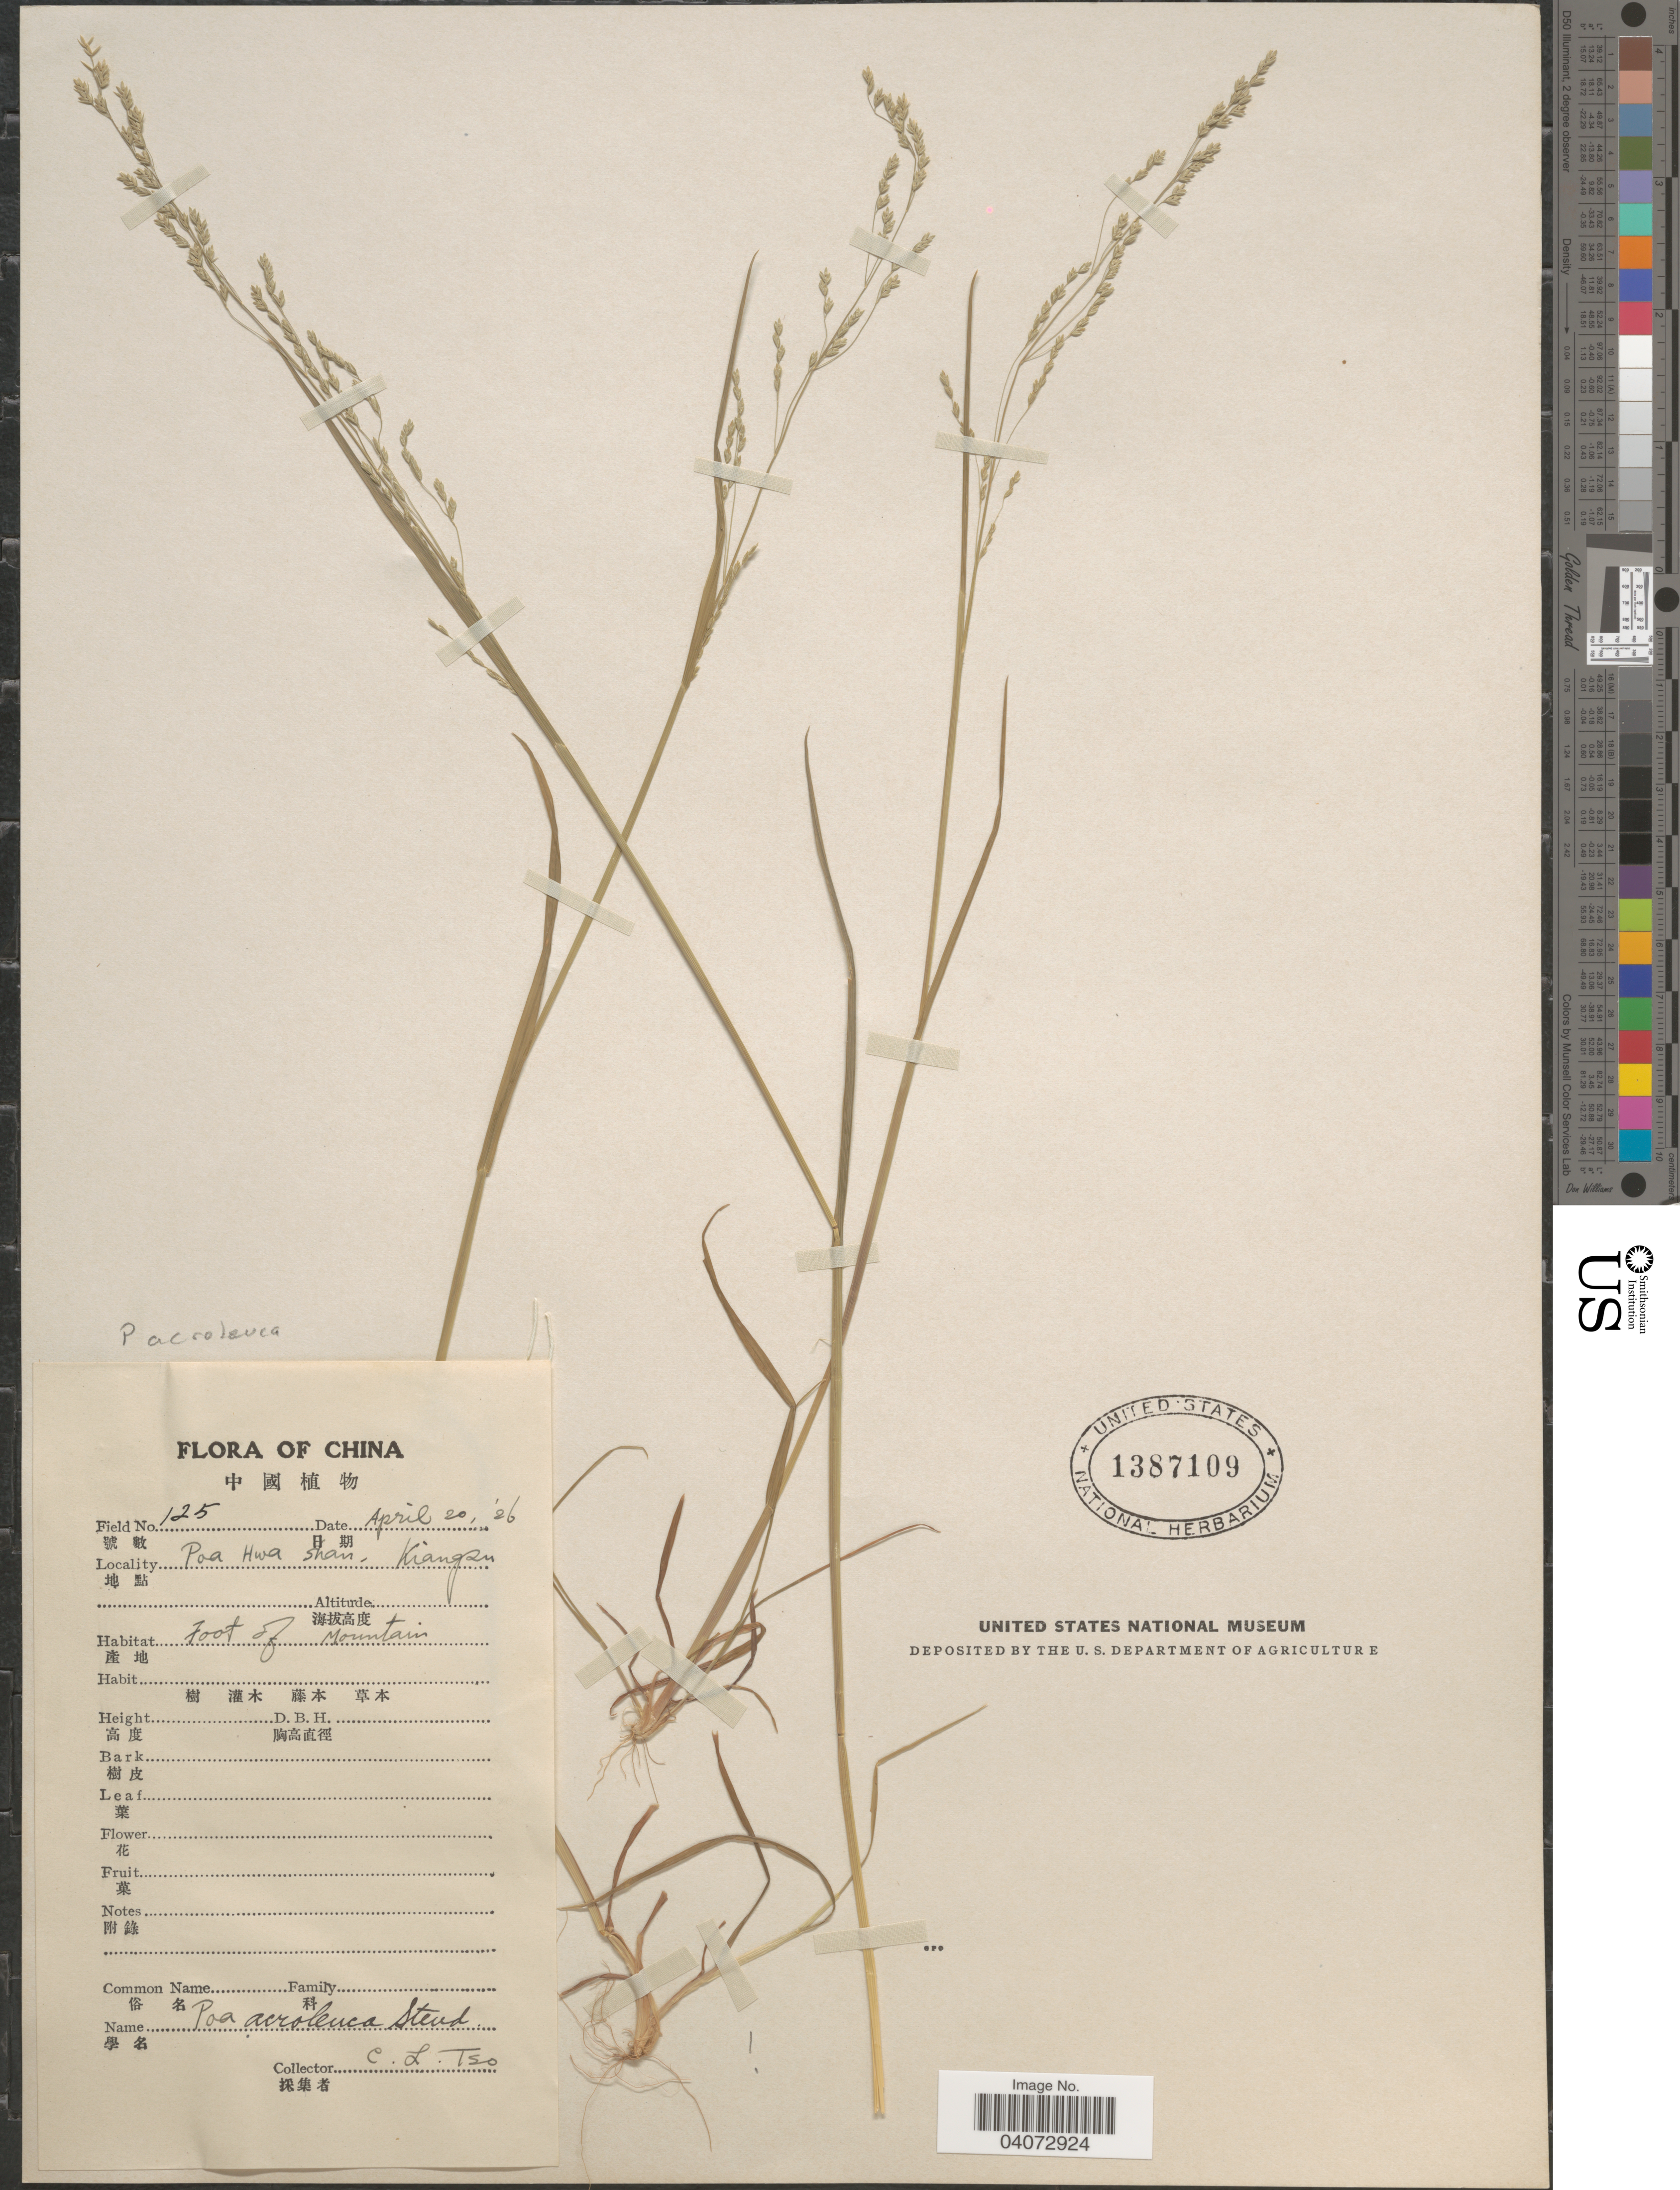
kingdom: Plantae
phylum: Tracheophyta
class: Liliopsida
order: Poales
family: Poaceae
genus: Poa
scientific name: Poa acroleuca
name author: Steud.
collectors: C. Tso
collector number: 125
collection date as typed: Transcribed d/m/y: 20/4/26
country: China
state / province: Jiangsu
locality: Poa Hwa Shan, Kiangsu. Foot of mountain.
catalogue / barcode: US 1387109